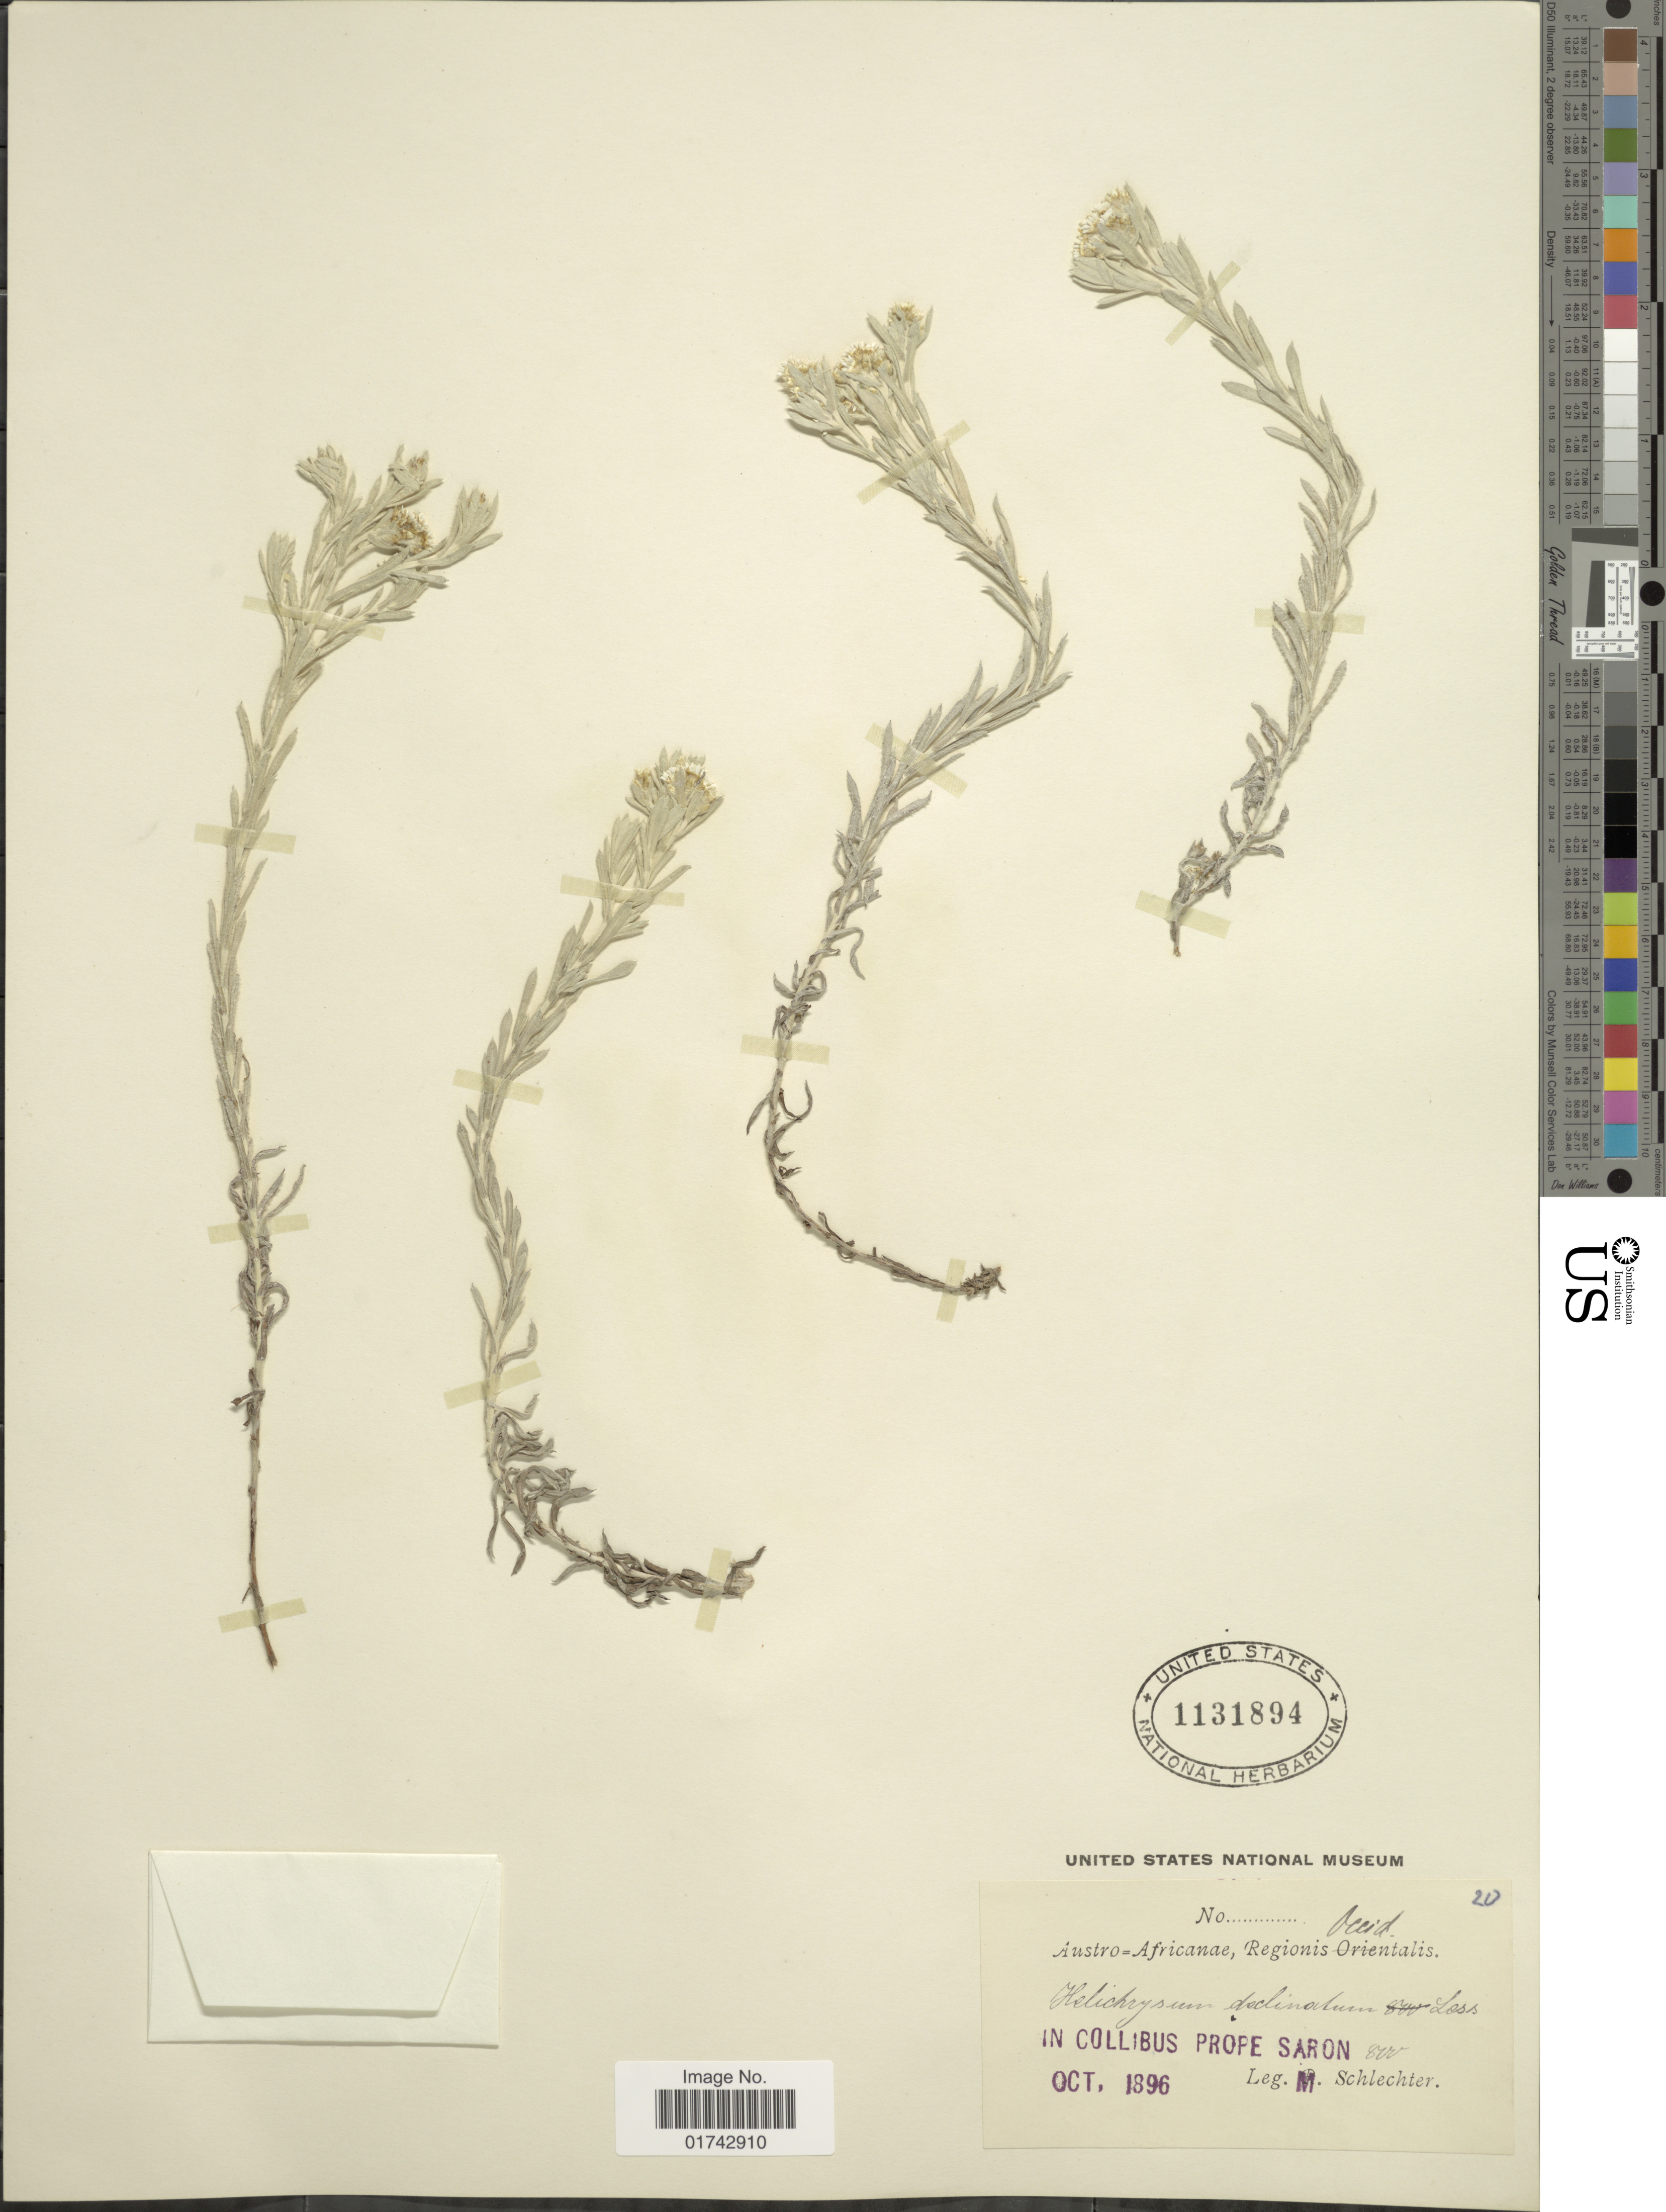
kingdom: Plantae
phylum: Tracheophyta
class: Magnoliopsida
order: Asterales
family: Asteraceae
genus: Helichrysum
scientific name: Helichrysum declinatum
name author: Less.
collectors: M. Schlechter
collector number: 20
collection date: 1896-10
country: South Africa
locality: In collibus prope Saron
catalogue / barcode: US 1131894